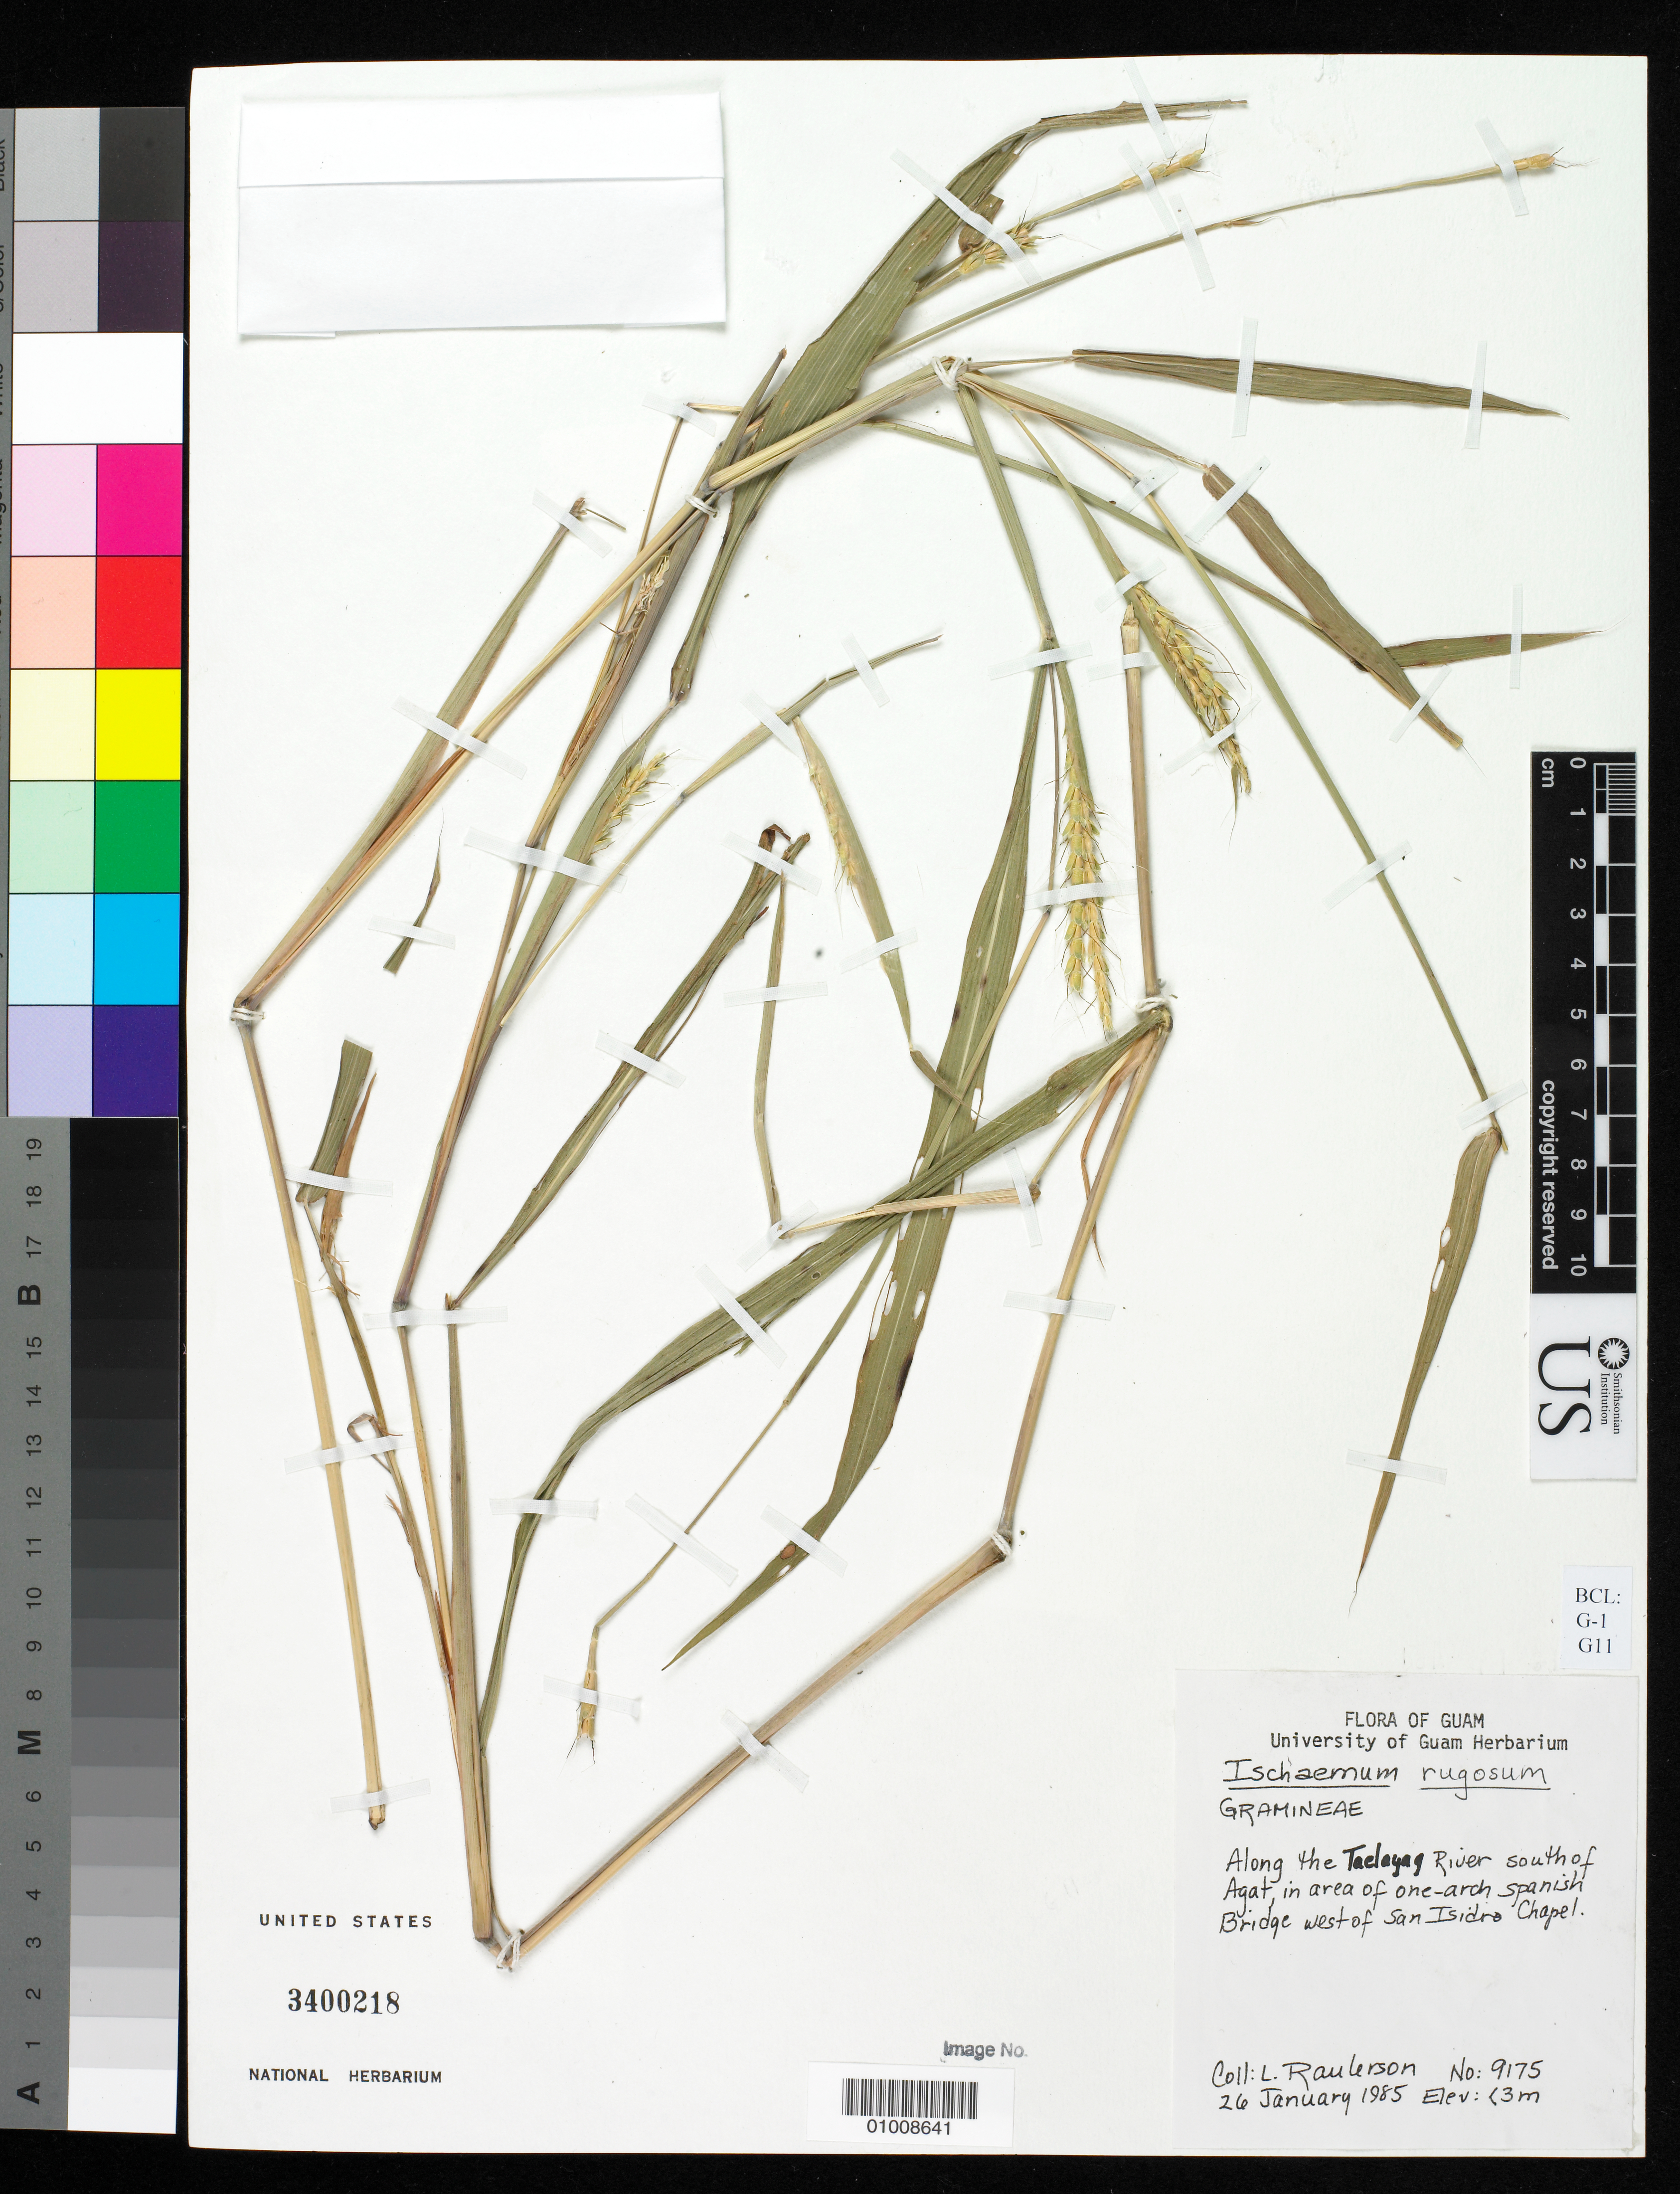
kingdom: Plantae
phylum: Tracheophyta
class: Liliopsida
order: Poales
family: Poaceae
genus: Ischaemum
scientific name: Ischaemum rugosum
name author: Salisb.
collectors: L. Raulerson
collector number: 09175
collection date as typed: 26 Jan 1985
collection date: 1985-01-26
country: Guam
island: Guam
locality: Along the Taelayag River S of Agat in area of on-arch spanish Bridge W of San Isidro Chapel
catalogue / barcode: US 3400218